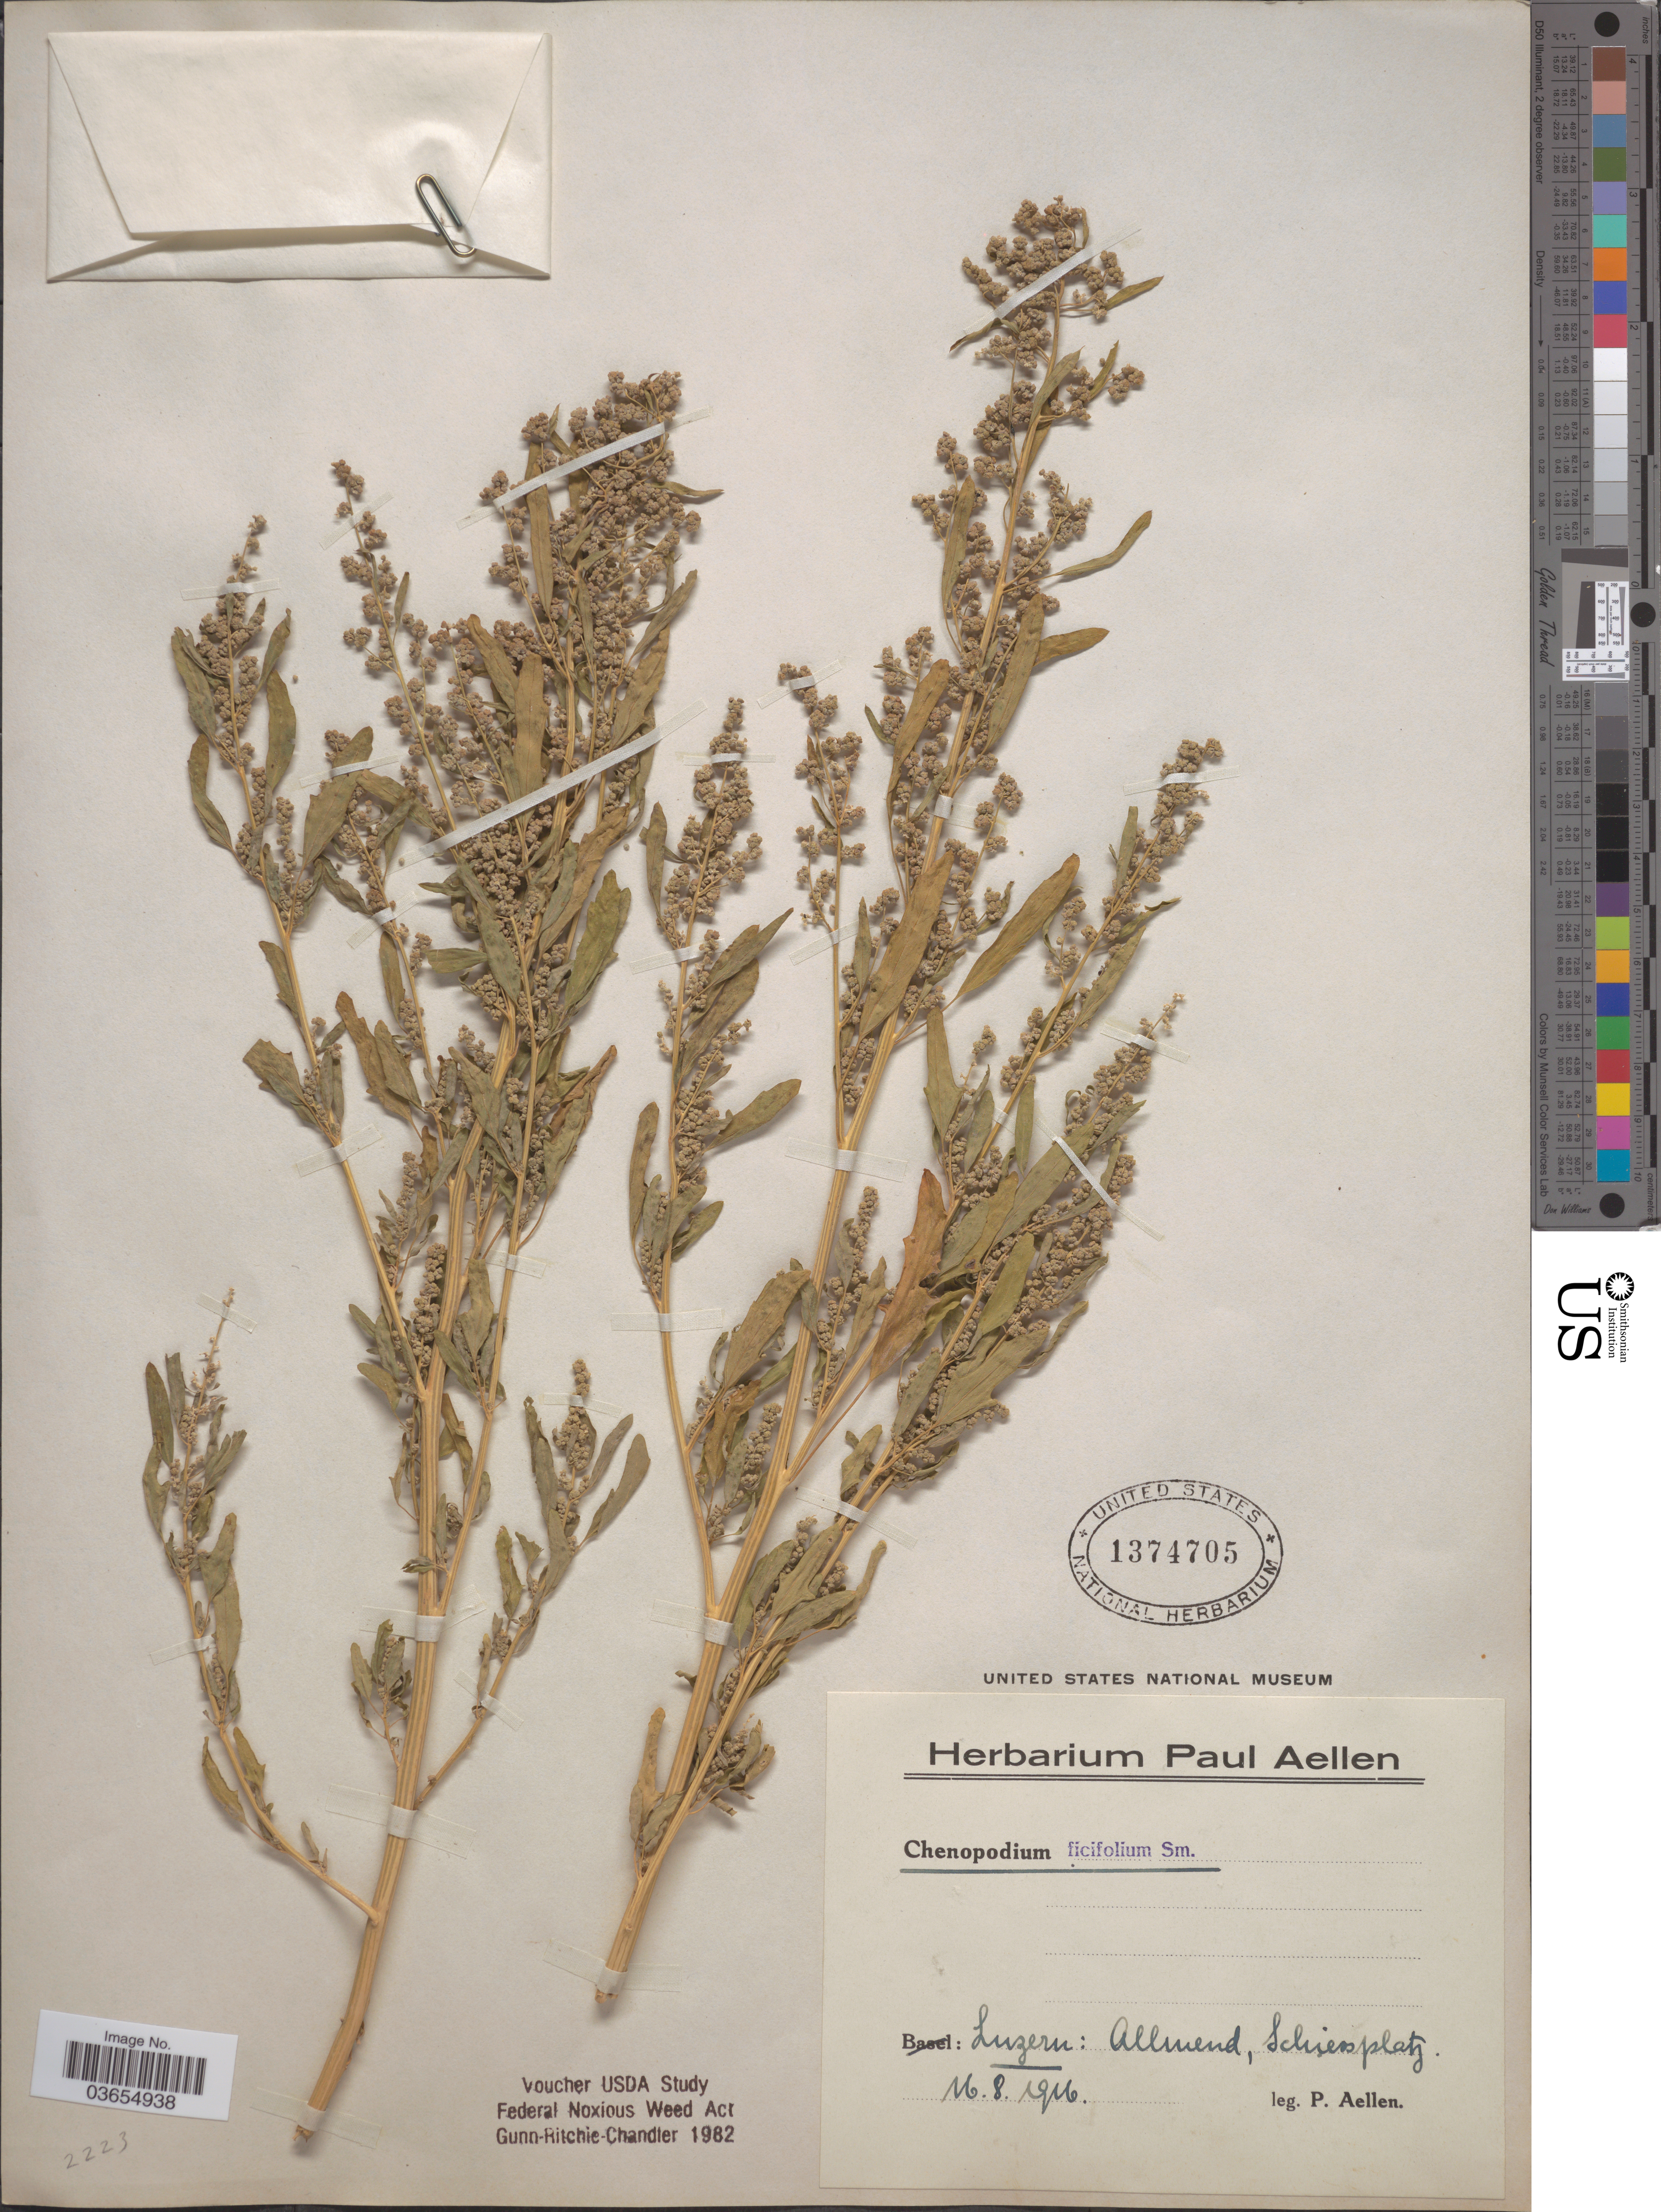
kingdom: Plantae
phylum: Tracheophyta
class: Magnoliopsida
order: Caryophyllales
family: Amaranthaceae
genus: Chenopodium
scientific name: Chenopodium ficifolium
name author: Sm.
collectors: P. Aellen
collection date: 1916-08-16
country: Switzerland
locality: Luzern: Allmend, Schiessplatz.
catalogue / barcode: US 1374705